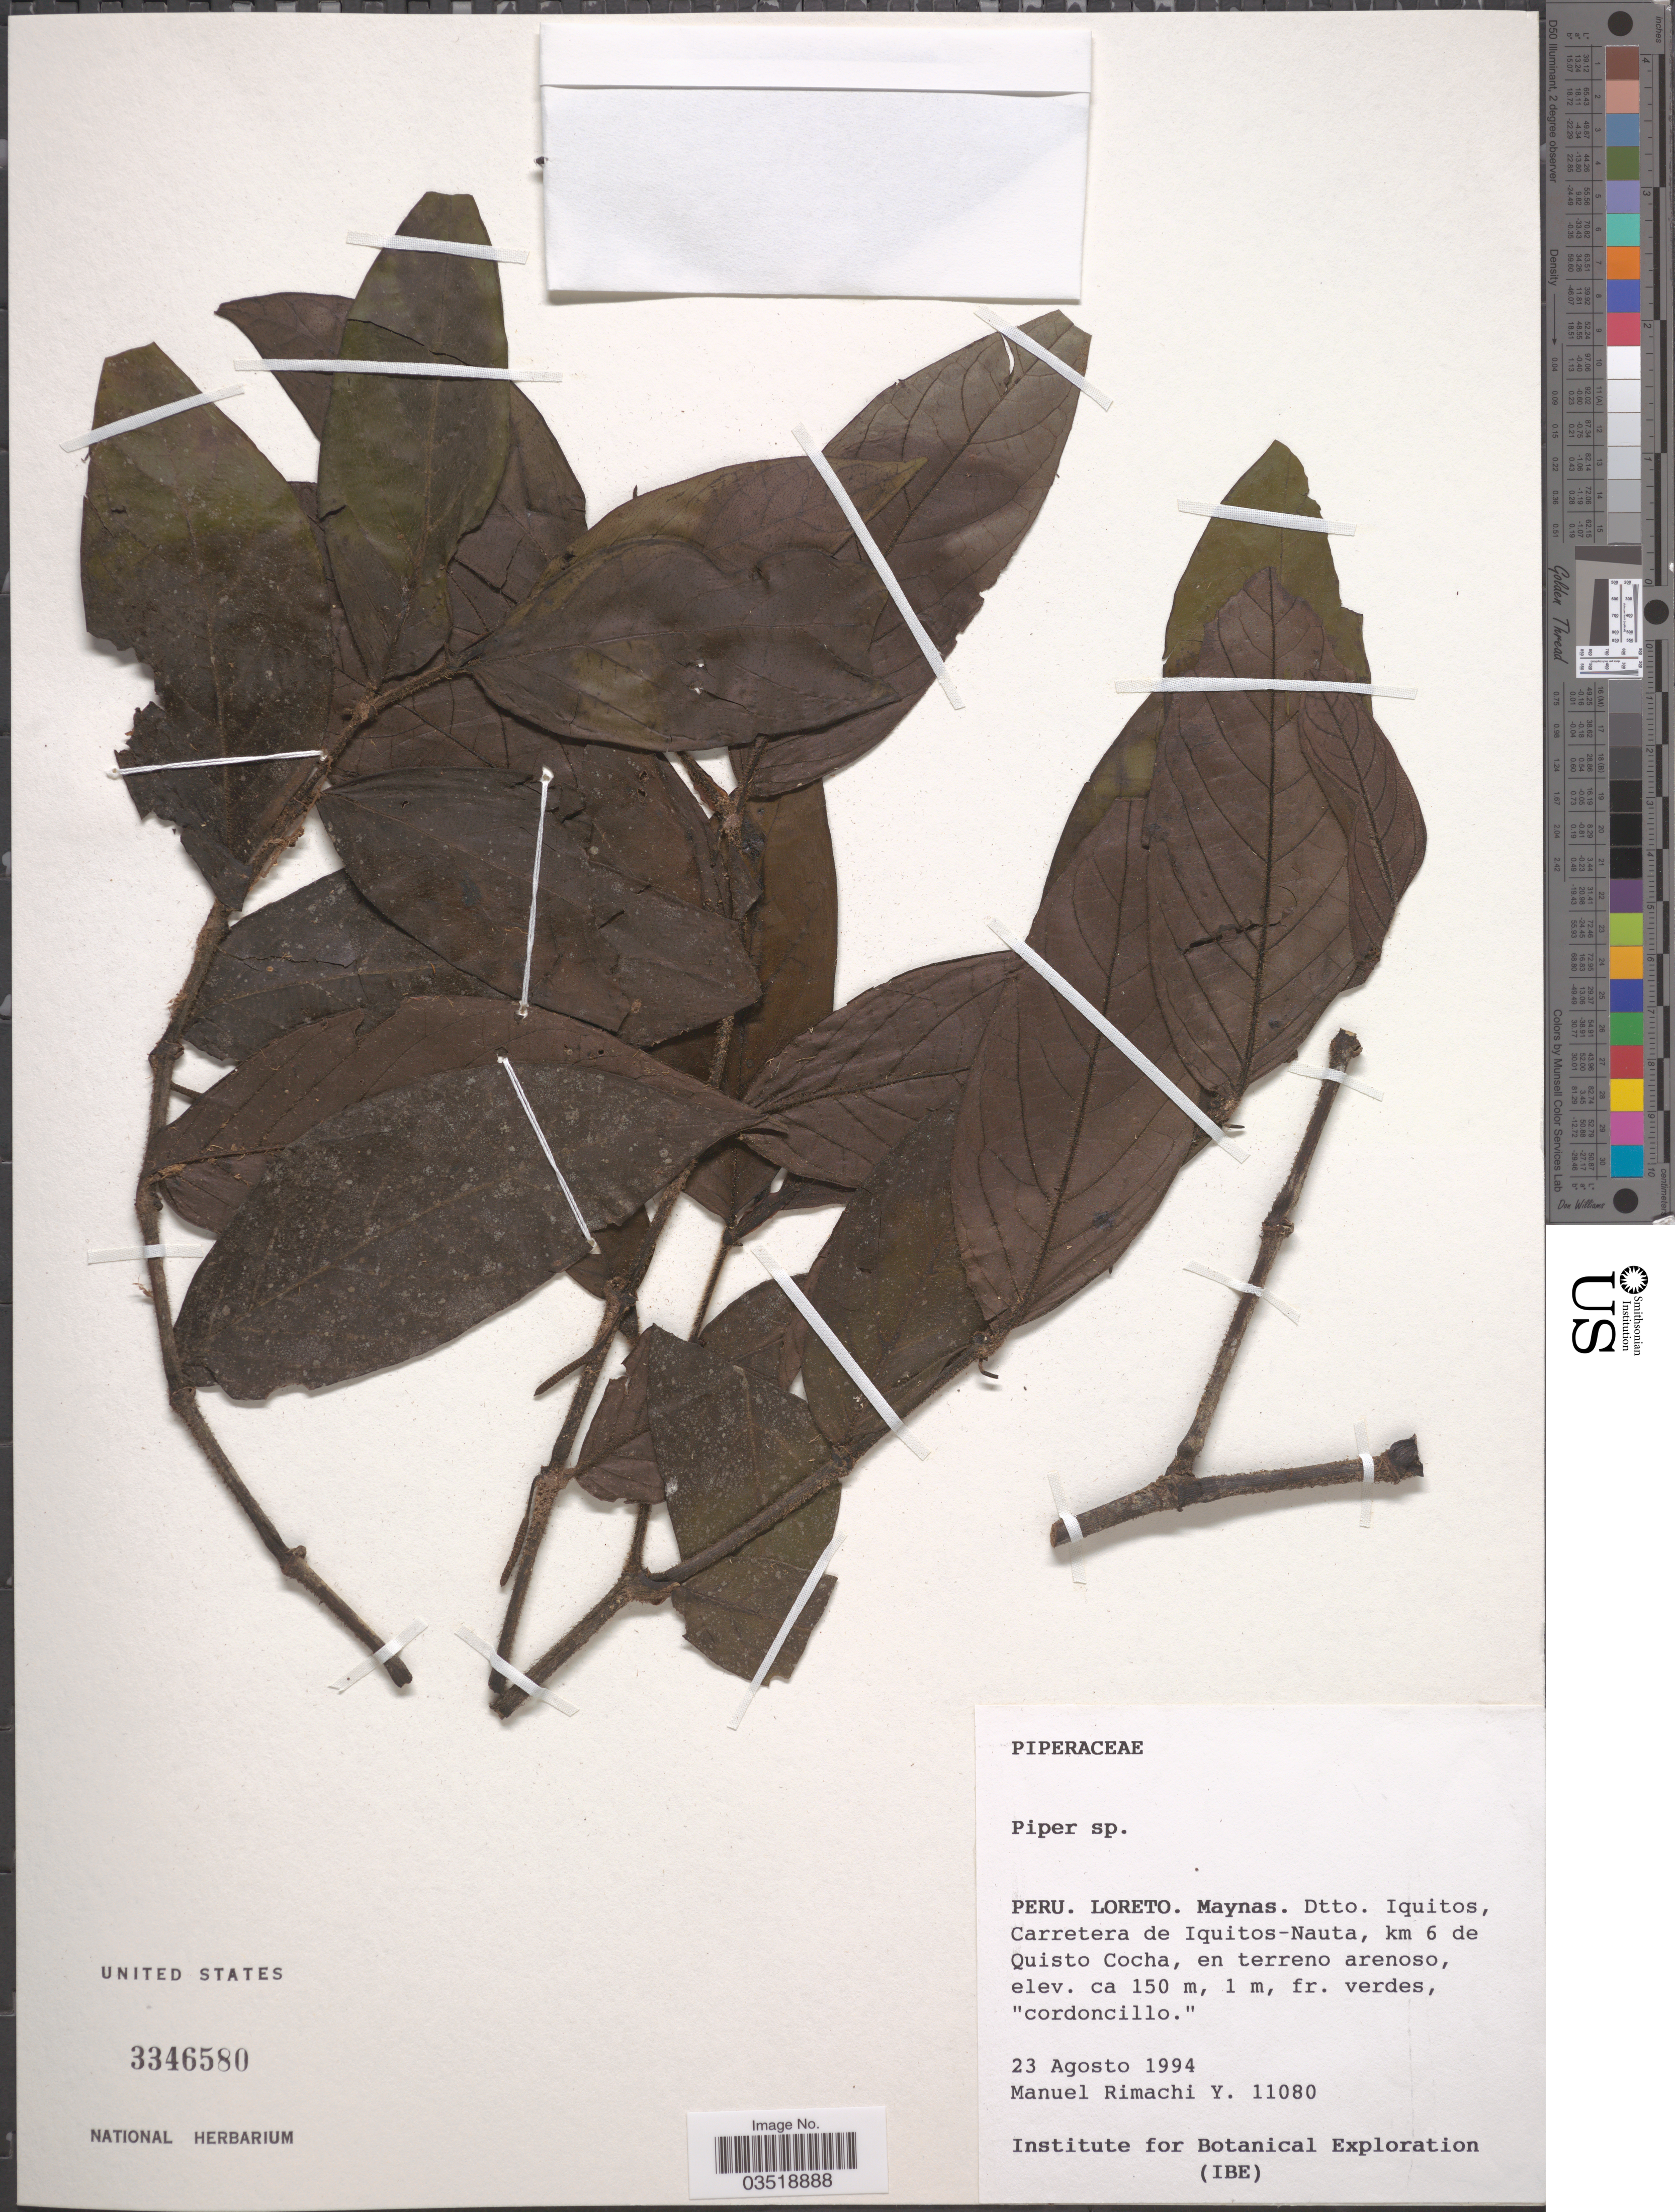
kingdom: Plantae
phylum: Tracheophyta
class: Magnoliopsida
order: Piperales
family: Piperaceae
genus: Piper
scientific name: Piper sp.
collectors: M. Rimachi Y.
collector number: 11080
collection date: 1994-08-23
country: Peru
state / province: Loreto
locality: Maynas. Dtto. Iquitos, Carretera de Iquitos-Nauta, km 6 de Quisto Cocha, en terreno arenoso.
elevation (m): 150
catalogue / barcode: US 3346580